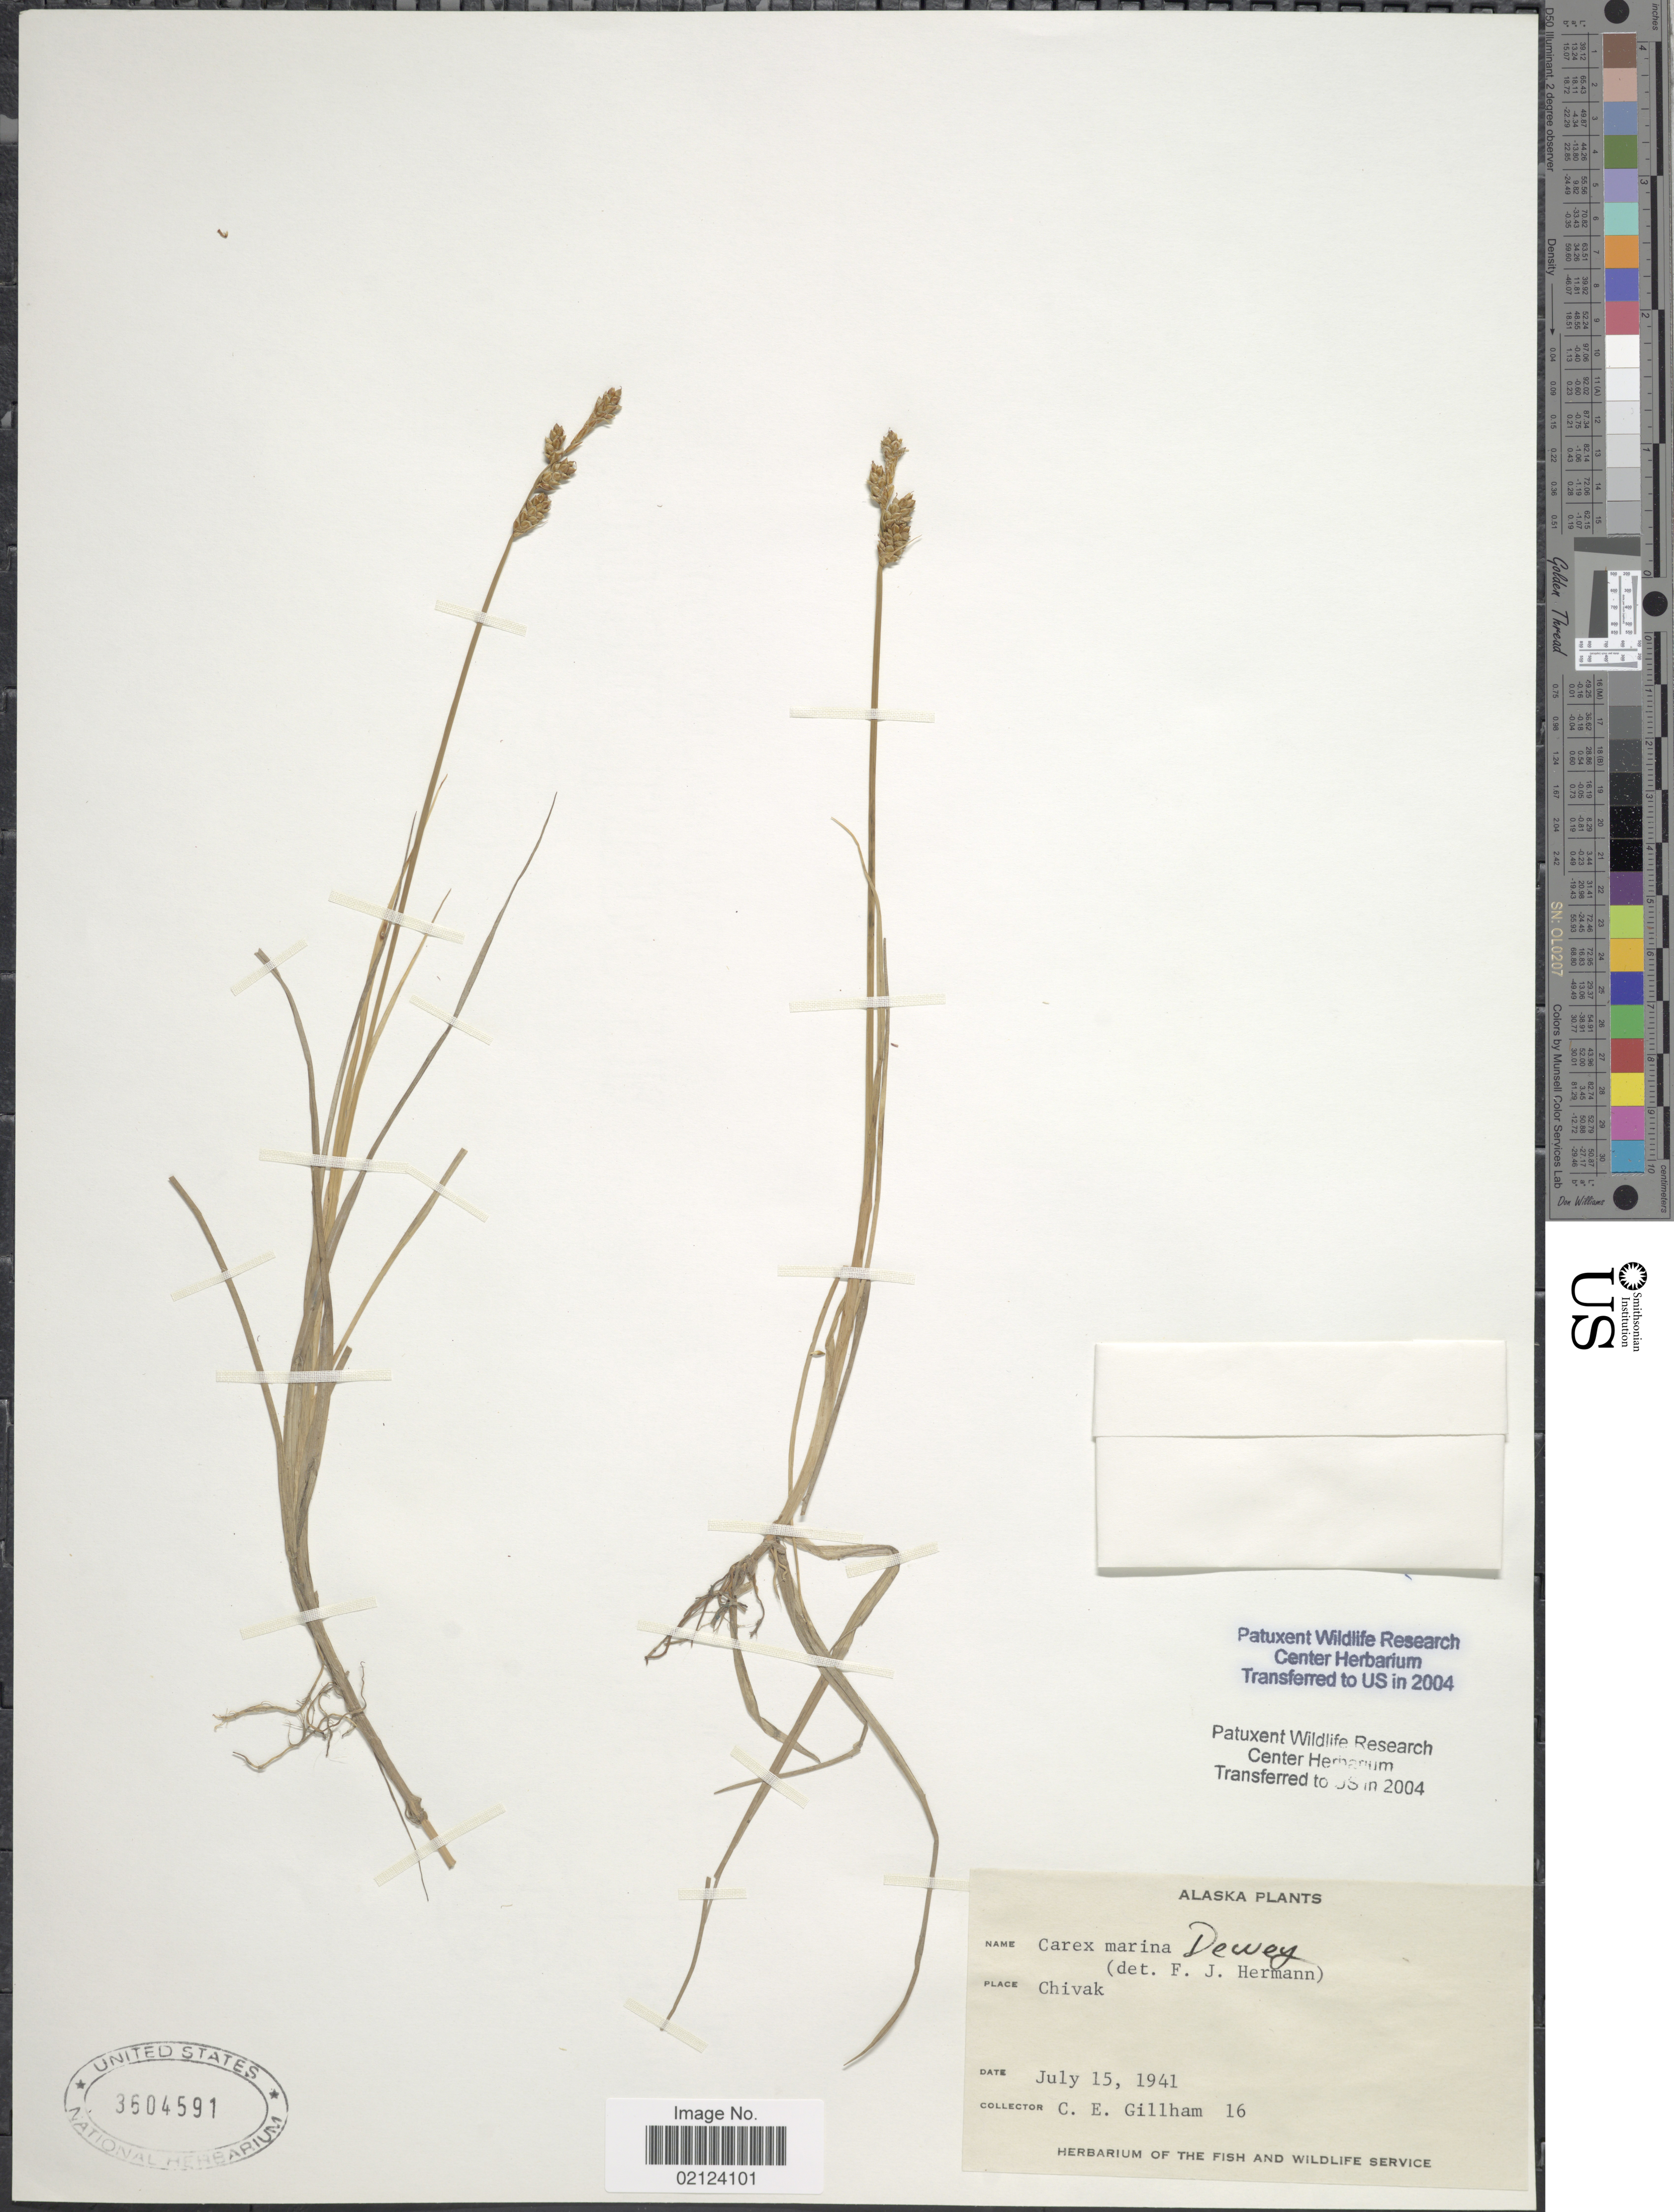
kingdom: Plantae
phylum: Tracheophyta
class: Liliopsida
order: Poales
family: Cyperaceae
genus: Carex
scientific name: Carex marina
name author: Dewey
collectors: C. Gillham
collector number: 16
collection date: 1941-07-15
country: United States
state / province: Alaska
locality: Chivak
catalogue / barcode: US 3604591